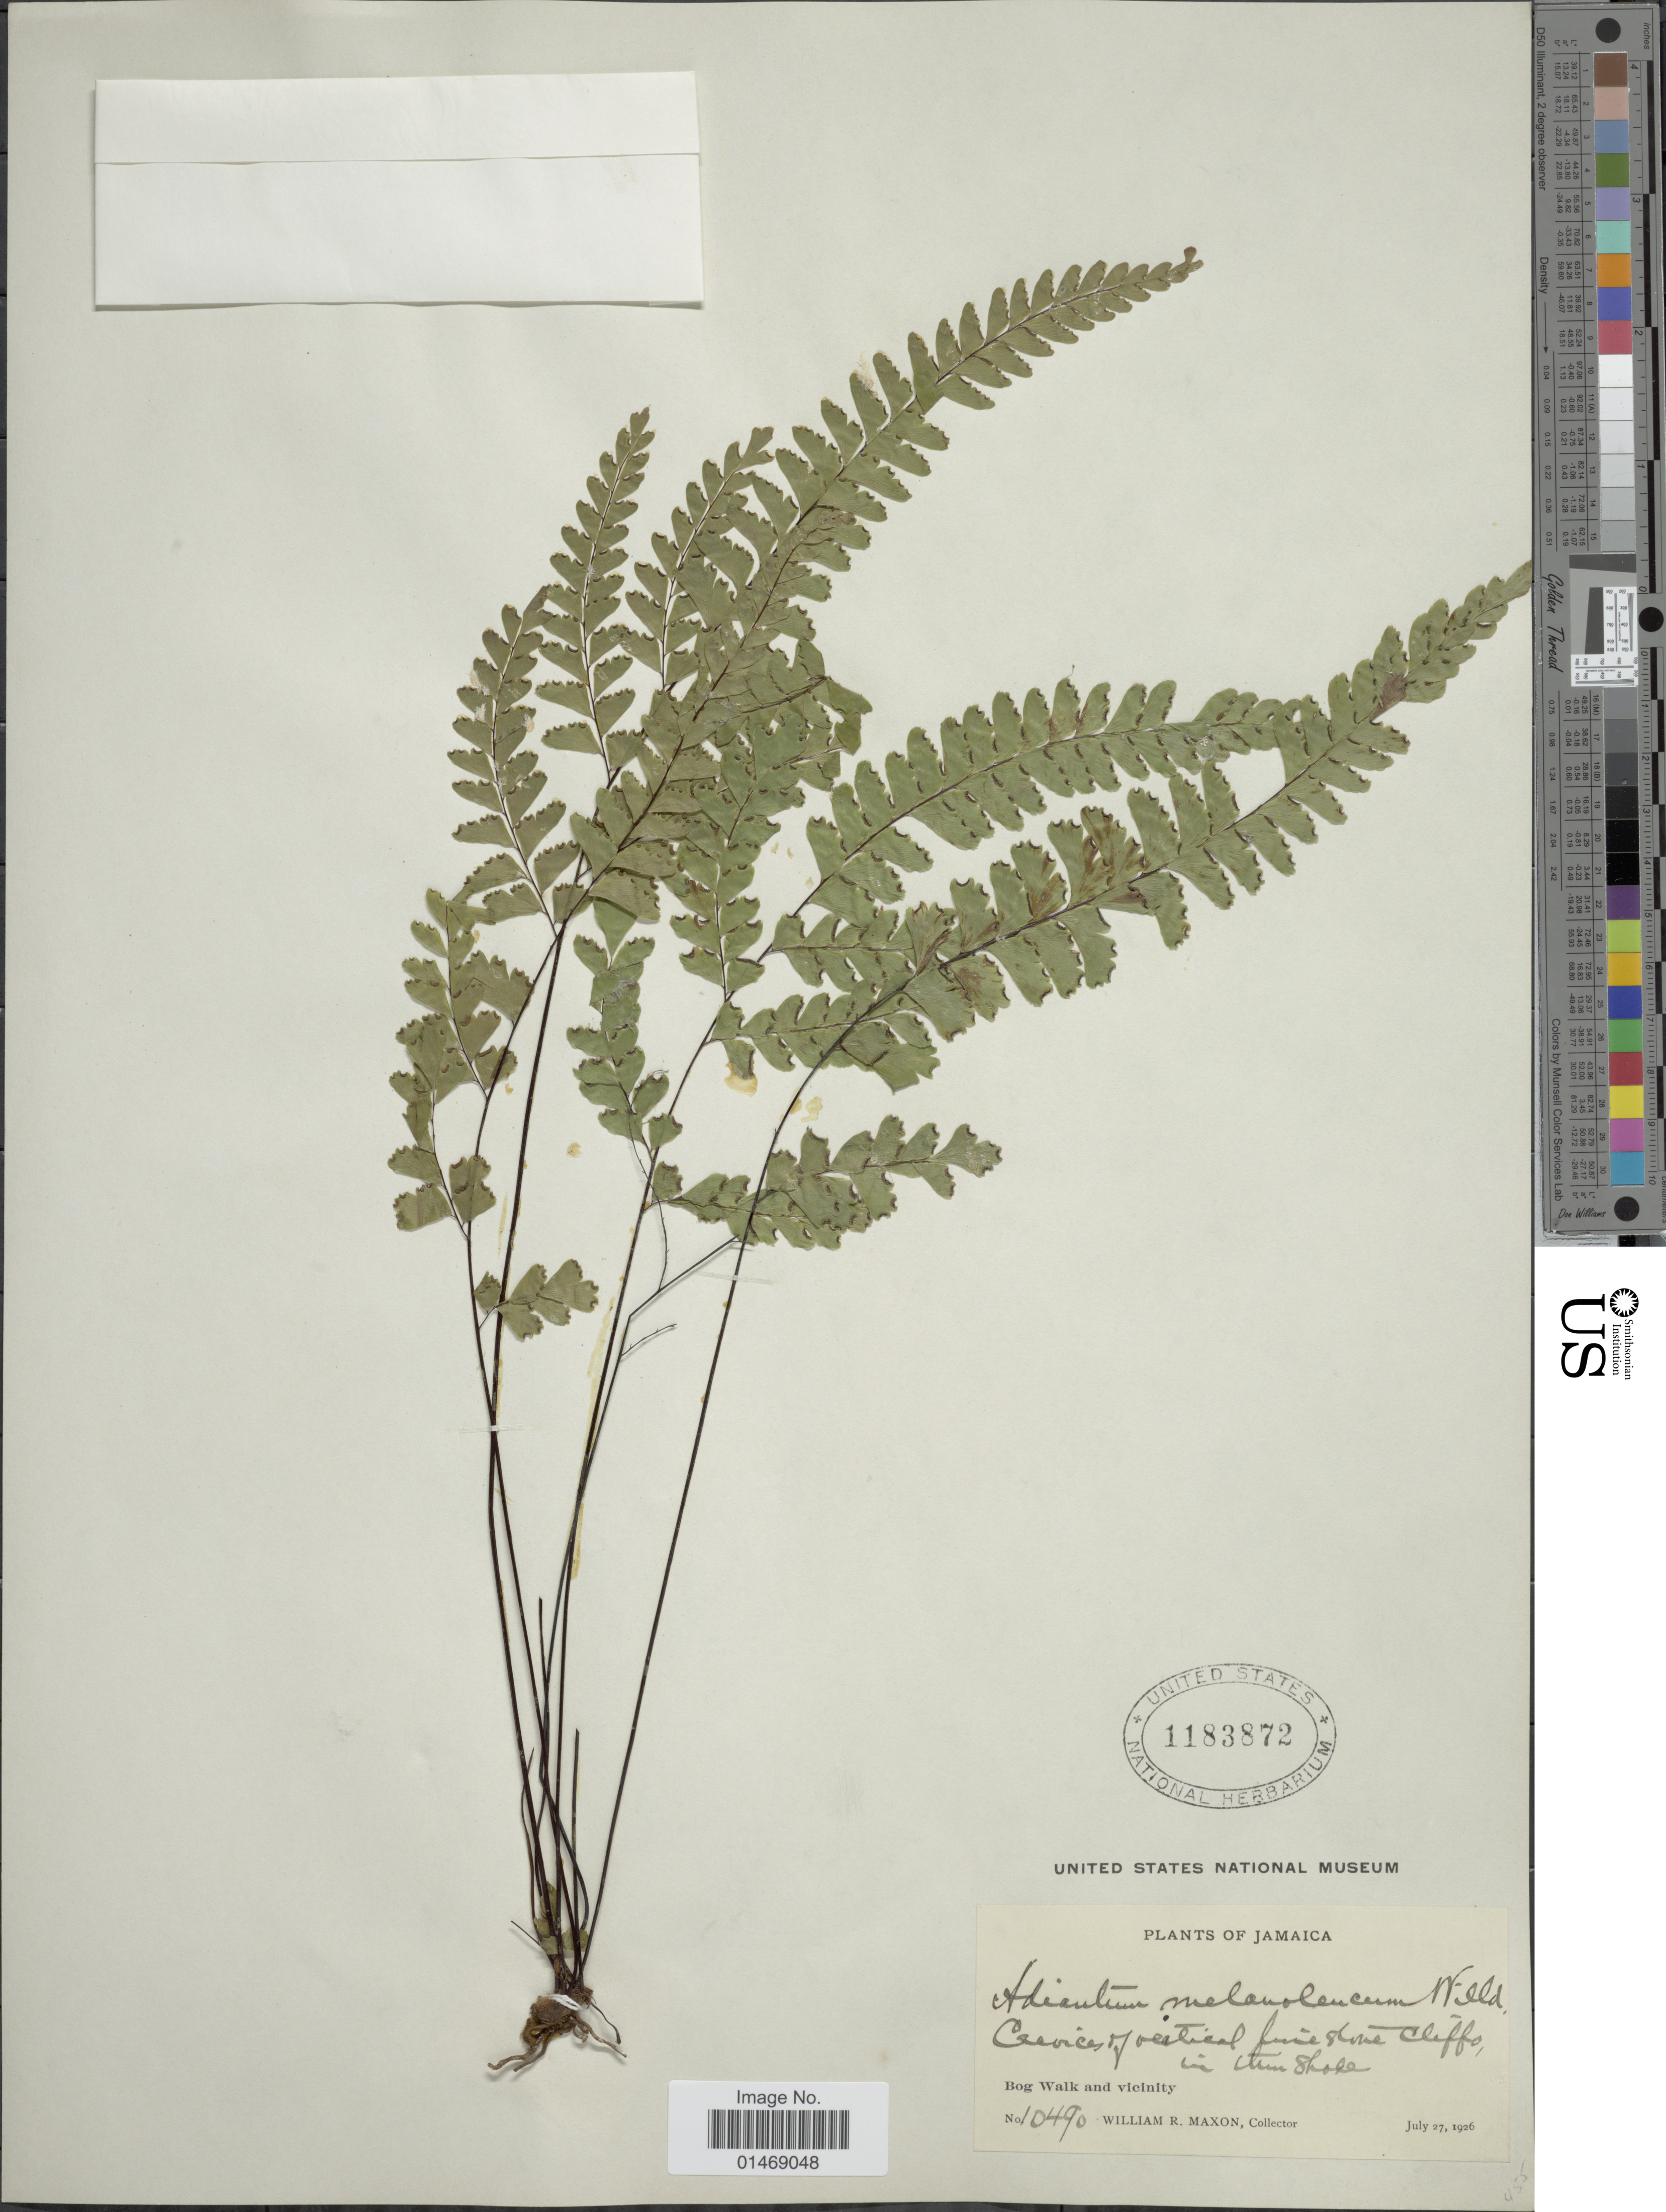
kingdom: Plantae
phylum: Tracheophyta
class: Polypodiopsida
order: Polypodiales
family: Pteridaceae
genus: Adiantum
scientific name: Adiantum melanoleucum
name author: Willd.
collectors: W. R. Maxon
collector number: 10490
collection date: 1926-07-27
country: Jamaica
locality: Bog Walk and vicinity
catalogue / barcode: US 1183872